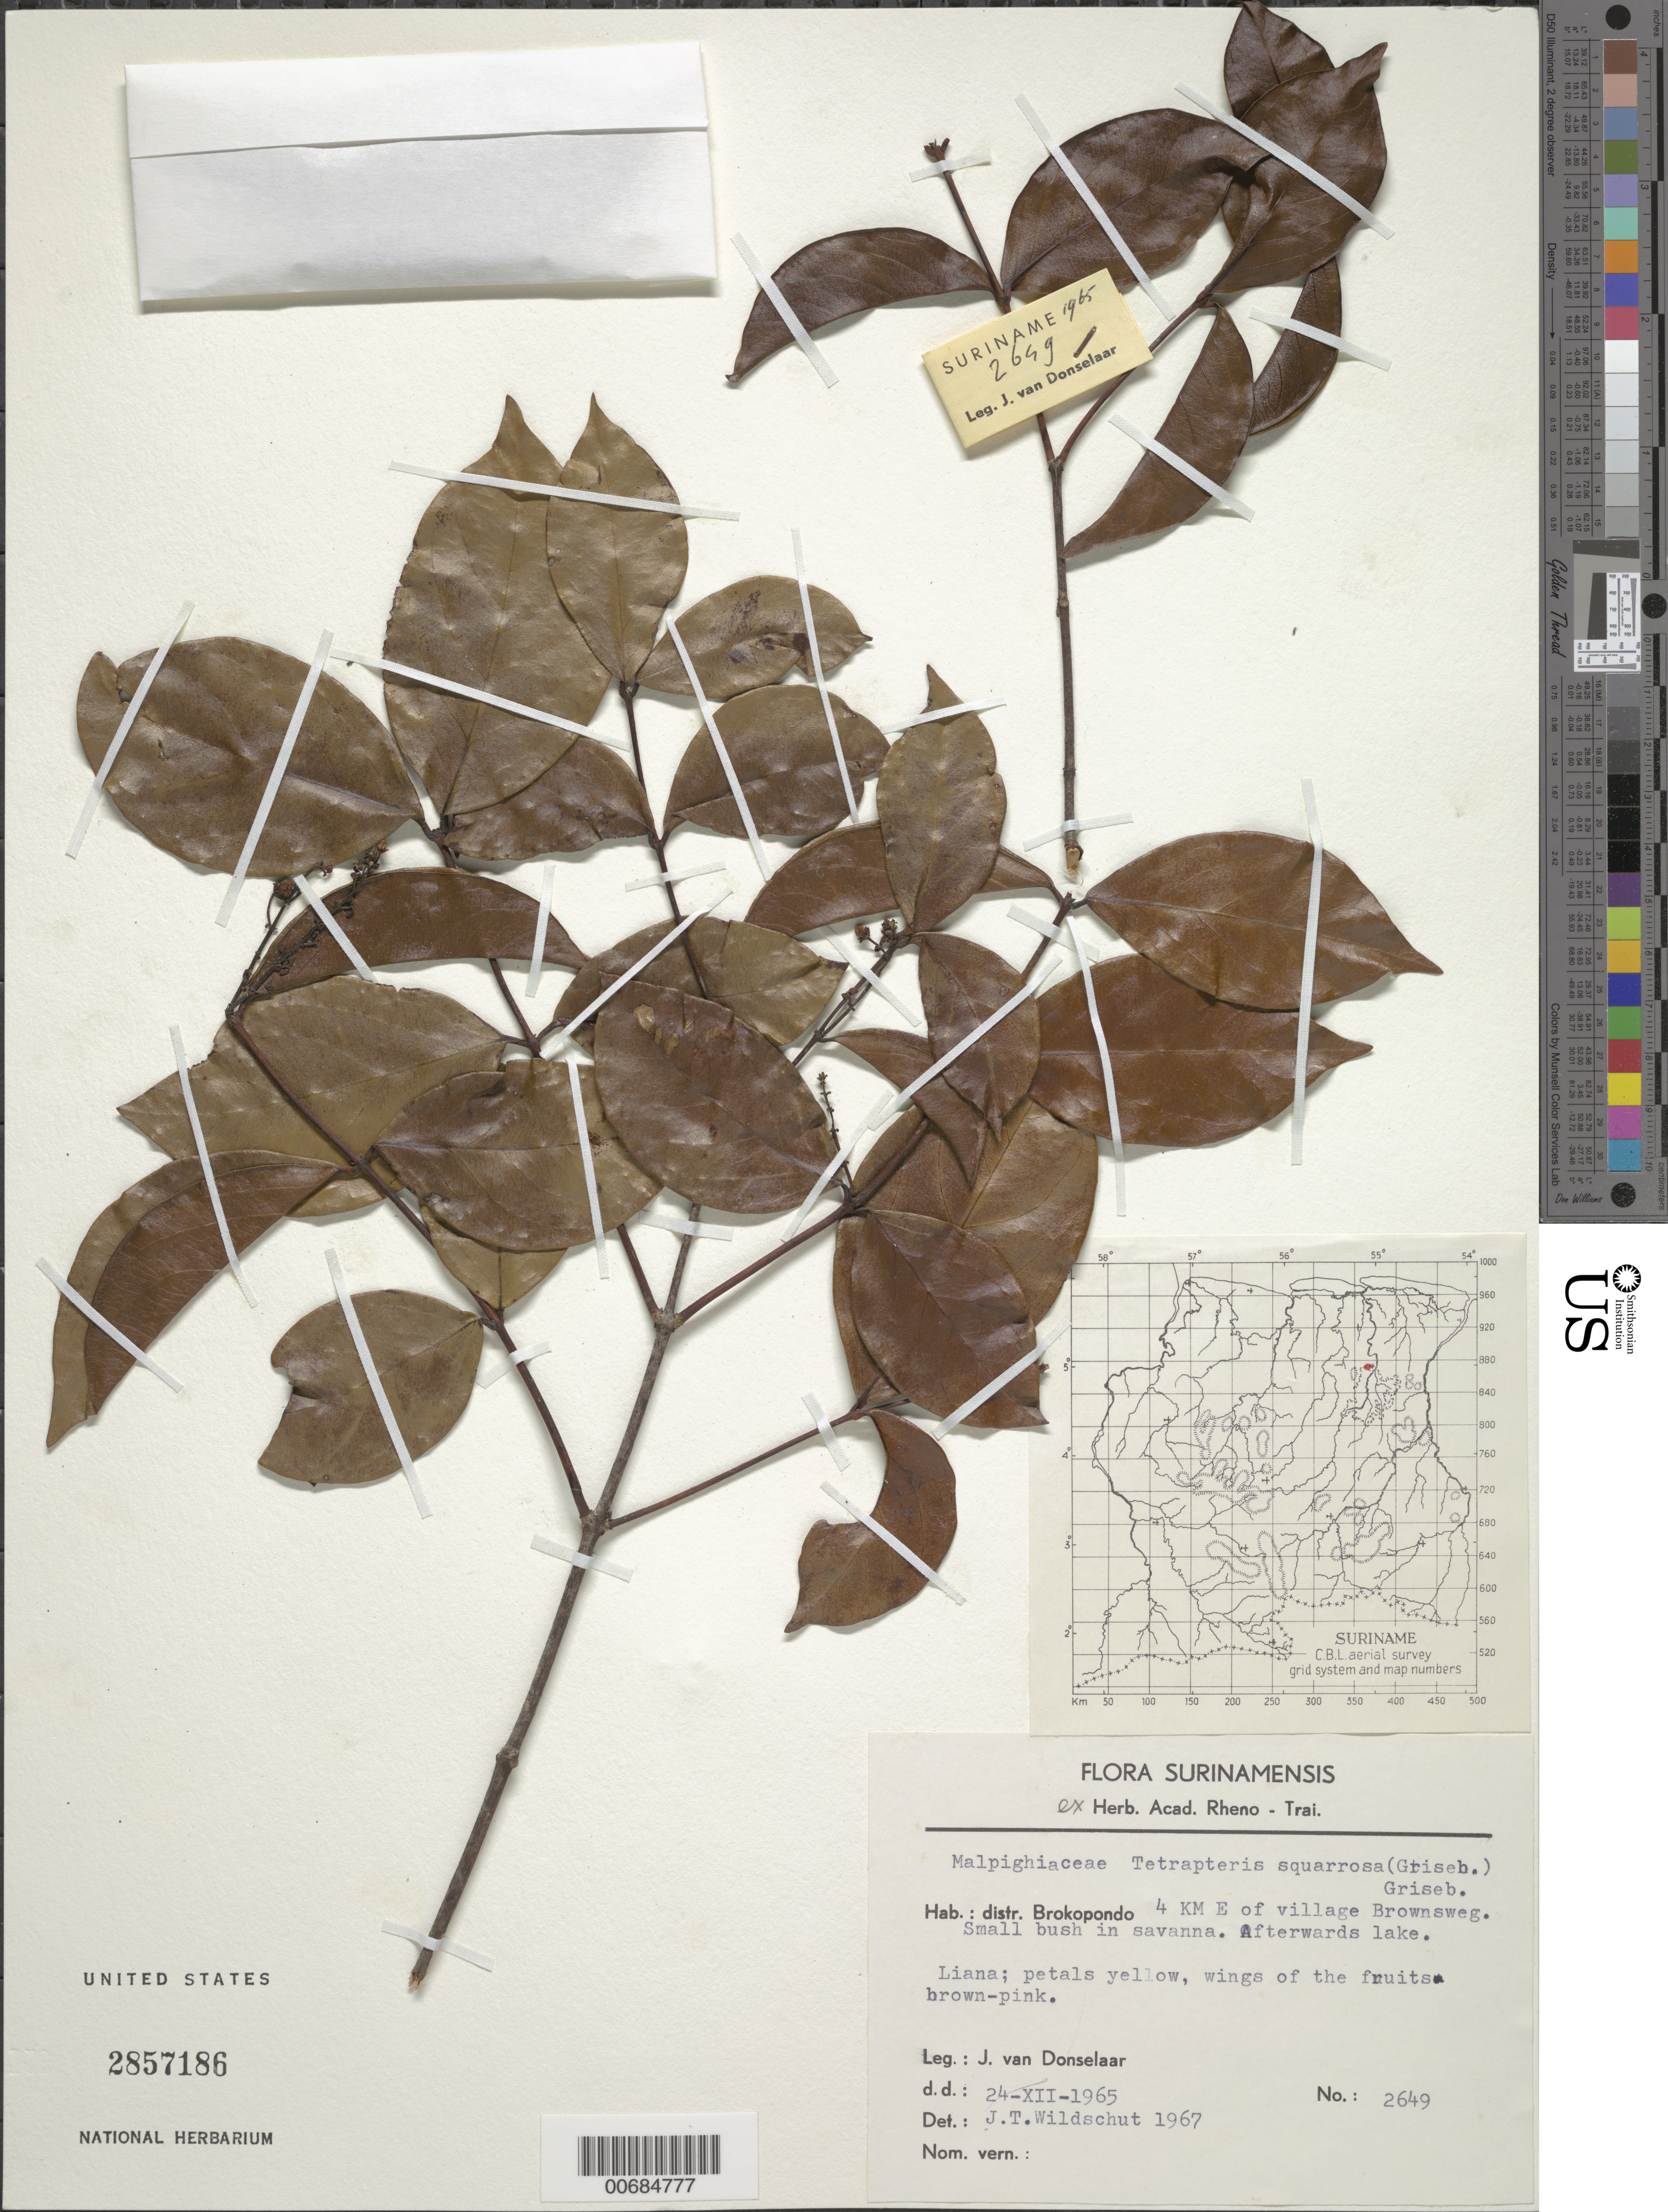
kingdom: Plantae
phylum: Tracheophyta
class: Magnoliopsida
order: Malpighiales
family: Malpighiaceae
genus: Glicophyllum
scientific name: Glicophyllum stylopterum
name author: (A. Juss.) R.F. Almeida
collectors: J. Donselaar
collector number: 2649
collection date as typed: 24-Dec-65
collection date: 1965-12-24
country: Suriname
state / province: Brokopondo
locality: Brownsweg Village, 4 km E of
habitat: Savanna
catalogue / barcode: US 2857186